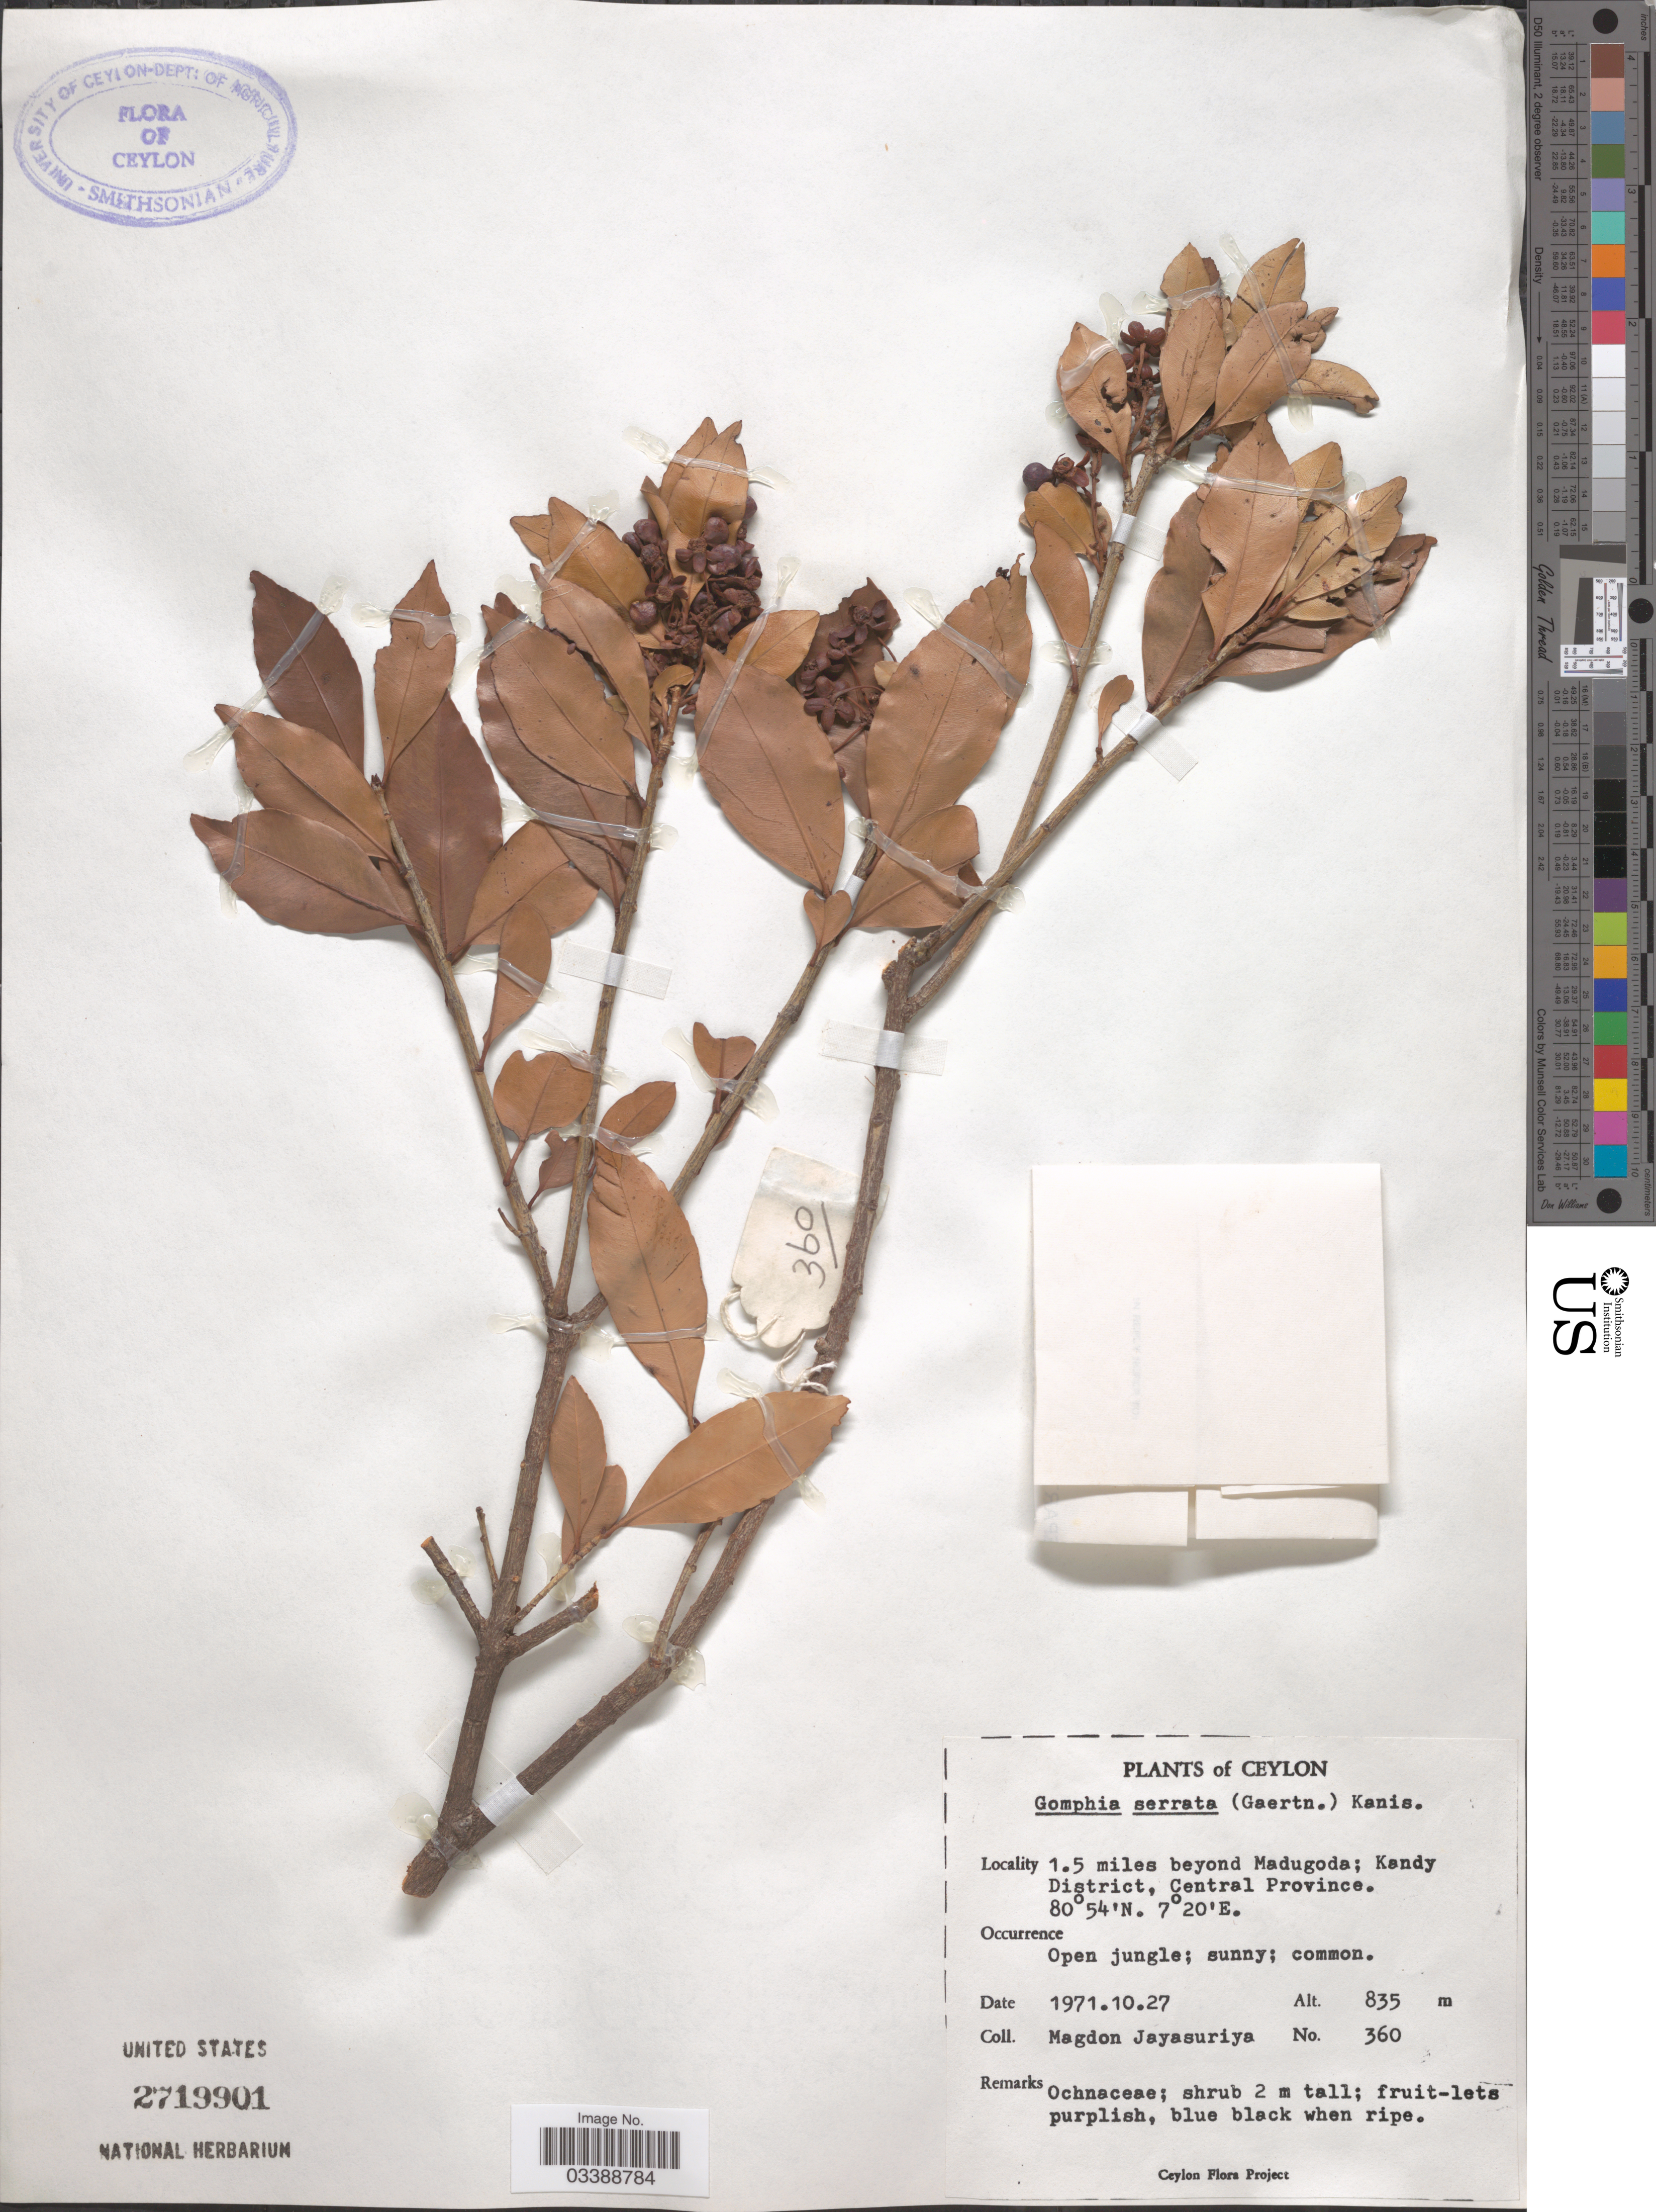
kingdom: Plantae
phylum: Tracheophyta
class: Magnoliopsida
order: Malpighiales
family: Ochnaceae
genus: Campylospermum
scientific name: Campylospermum serratum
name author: (Gaertn.) Bittrich & M.C.E. Amaral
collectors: A. H. Jayasuriya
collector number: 360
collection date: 1971-10-27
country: Sri Lanka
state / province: Central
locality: Ceylon. 1.5 miles beyond Madugoda; Kandy District.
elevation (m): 835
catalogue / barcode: US 2719901